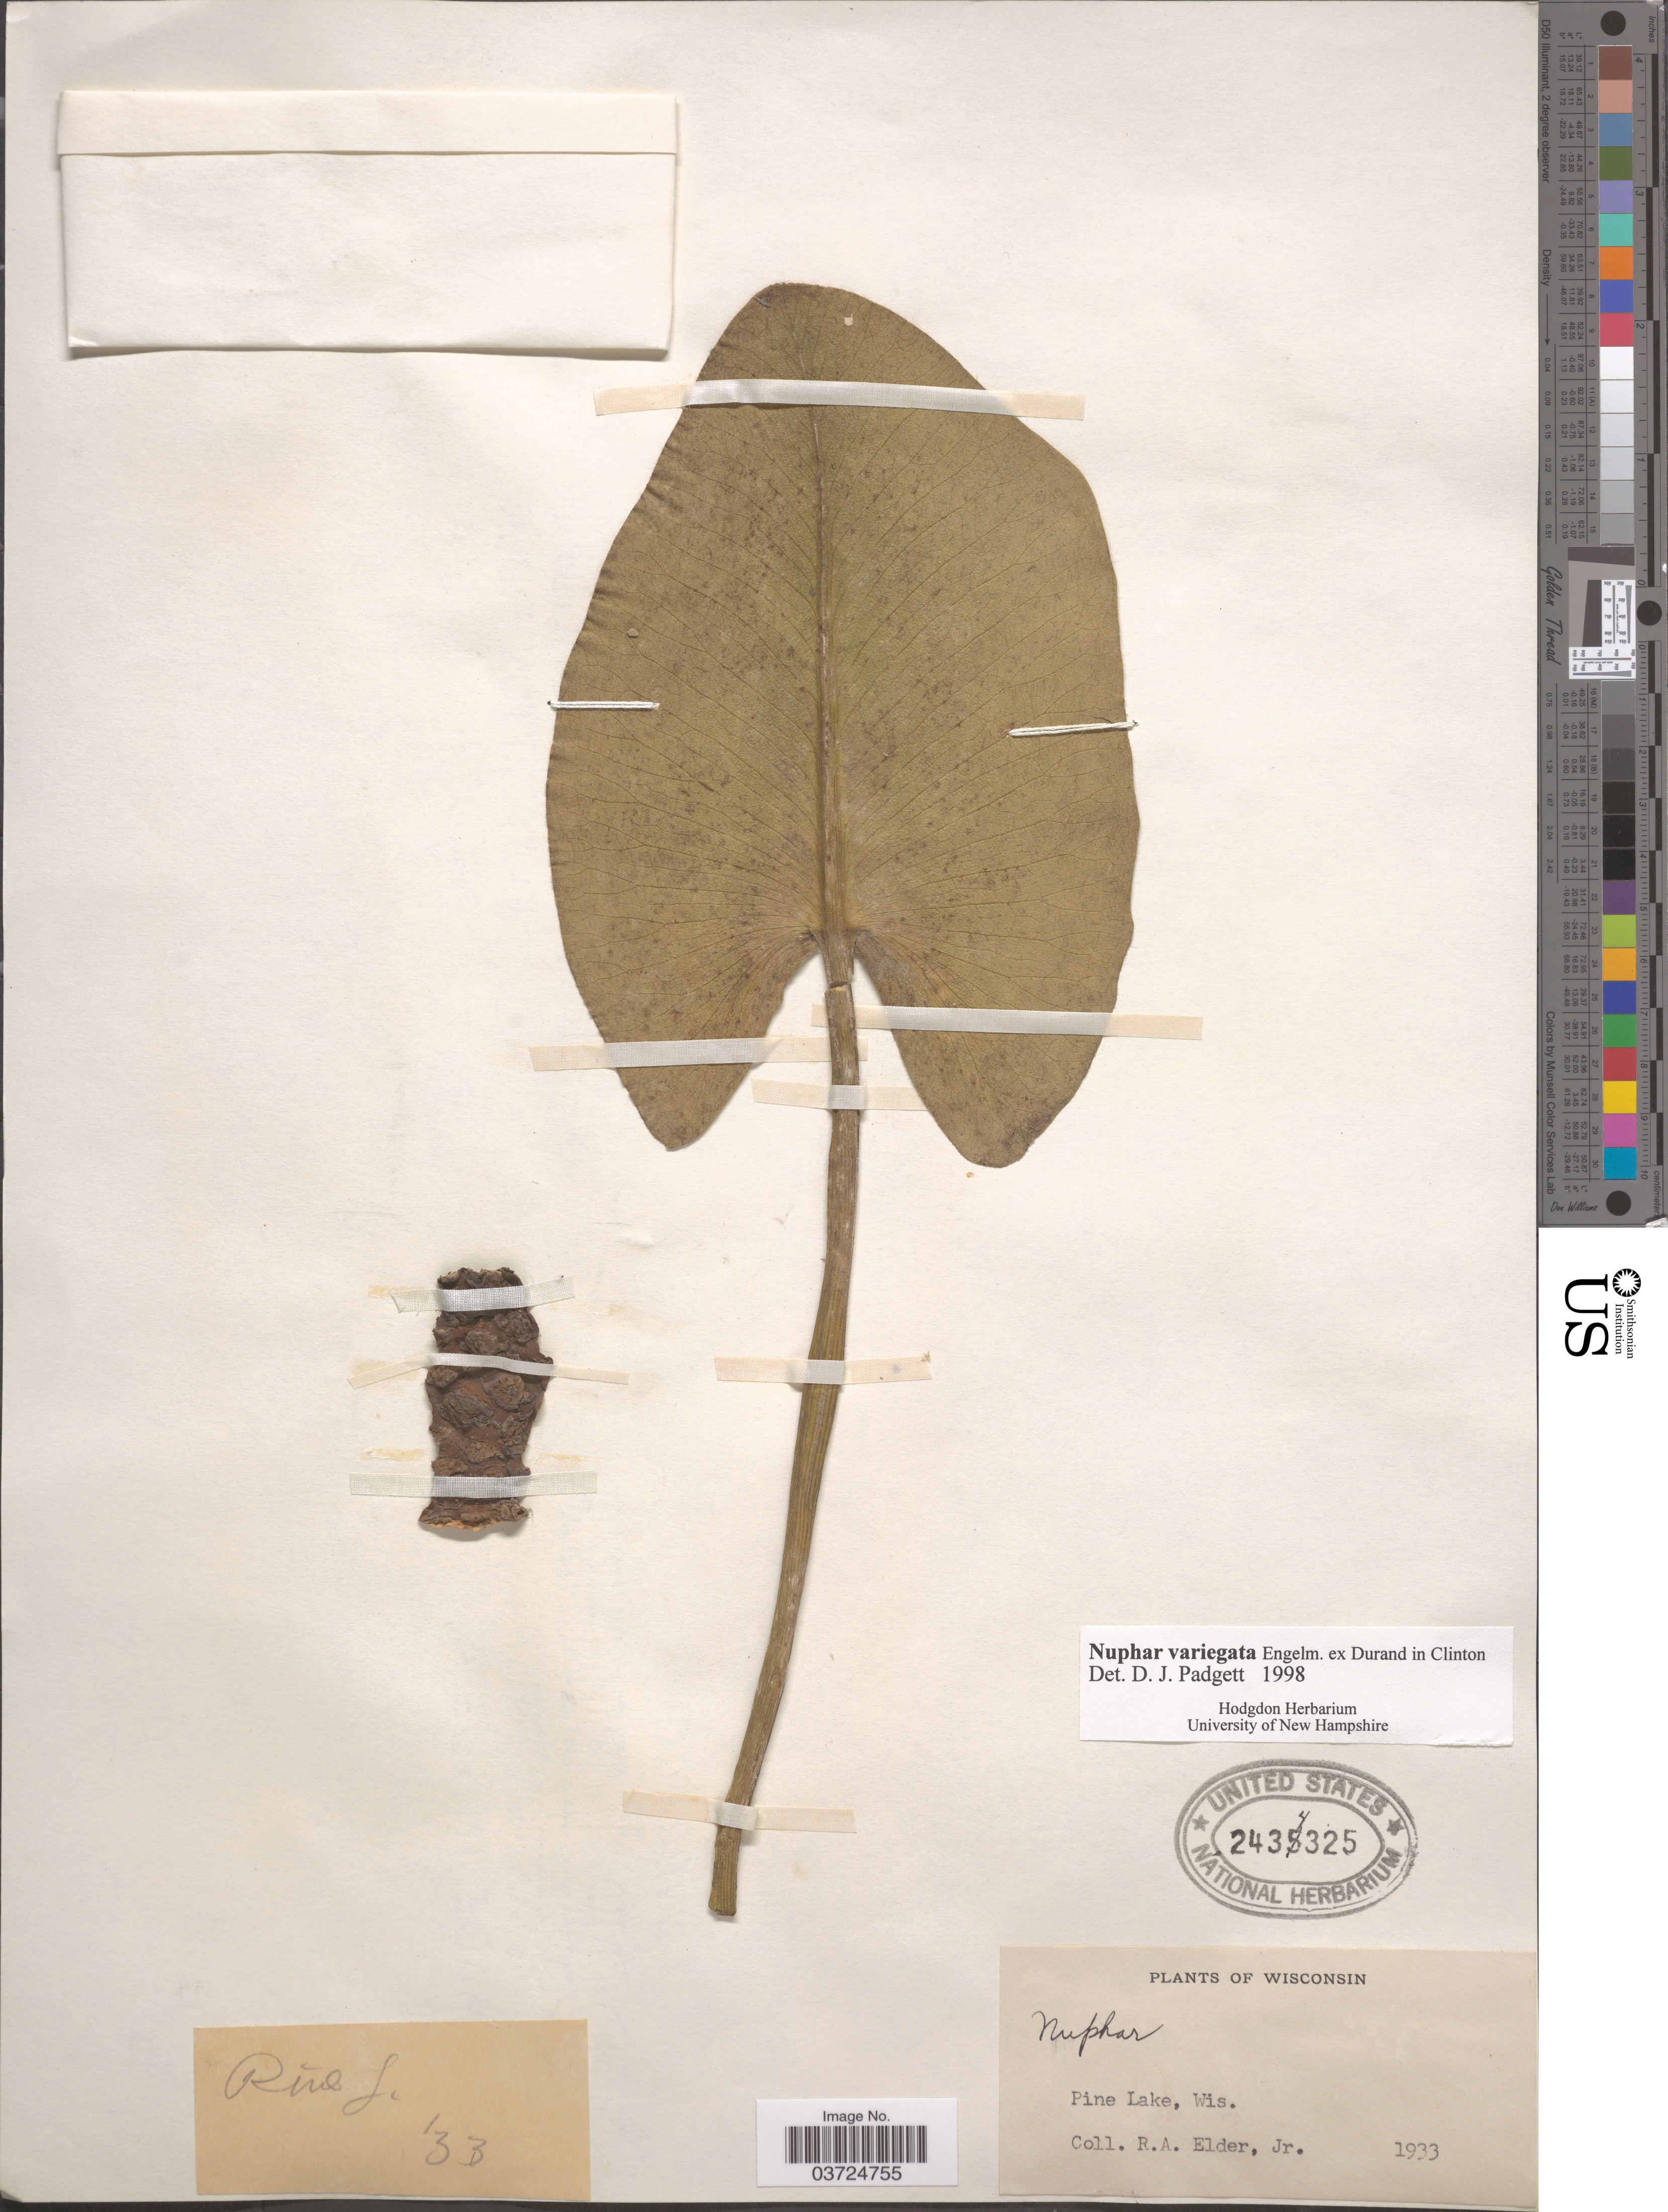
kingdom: Plantae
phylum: Tracheophyta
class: Magnoliopsida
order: Nymphaeales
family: Nymphaeaceae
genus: Nuphar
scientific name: Nuphar variegata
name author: Engelm. ex Durand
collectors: R. Elder Jr.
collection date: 1933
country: United States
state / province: Wisconsin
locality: Pine Lake.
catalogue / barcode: US 2434325